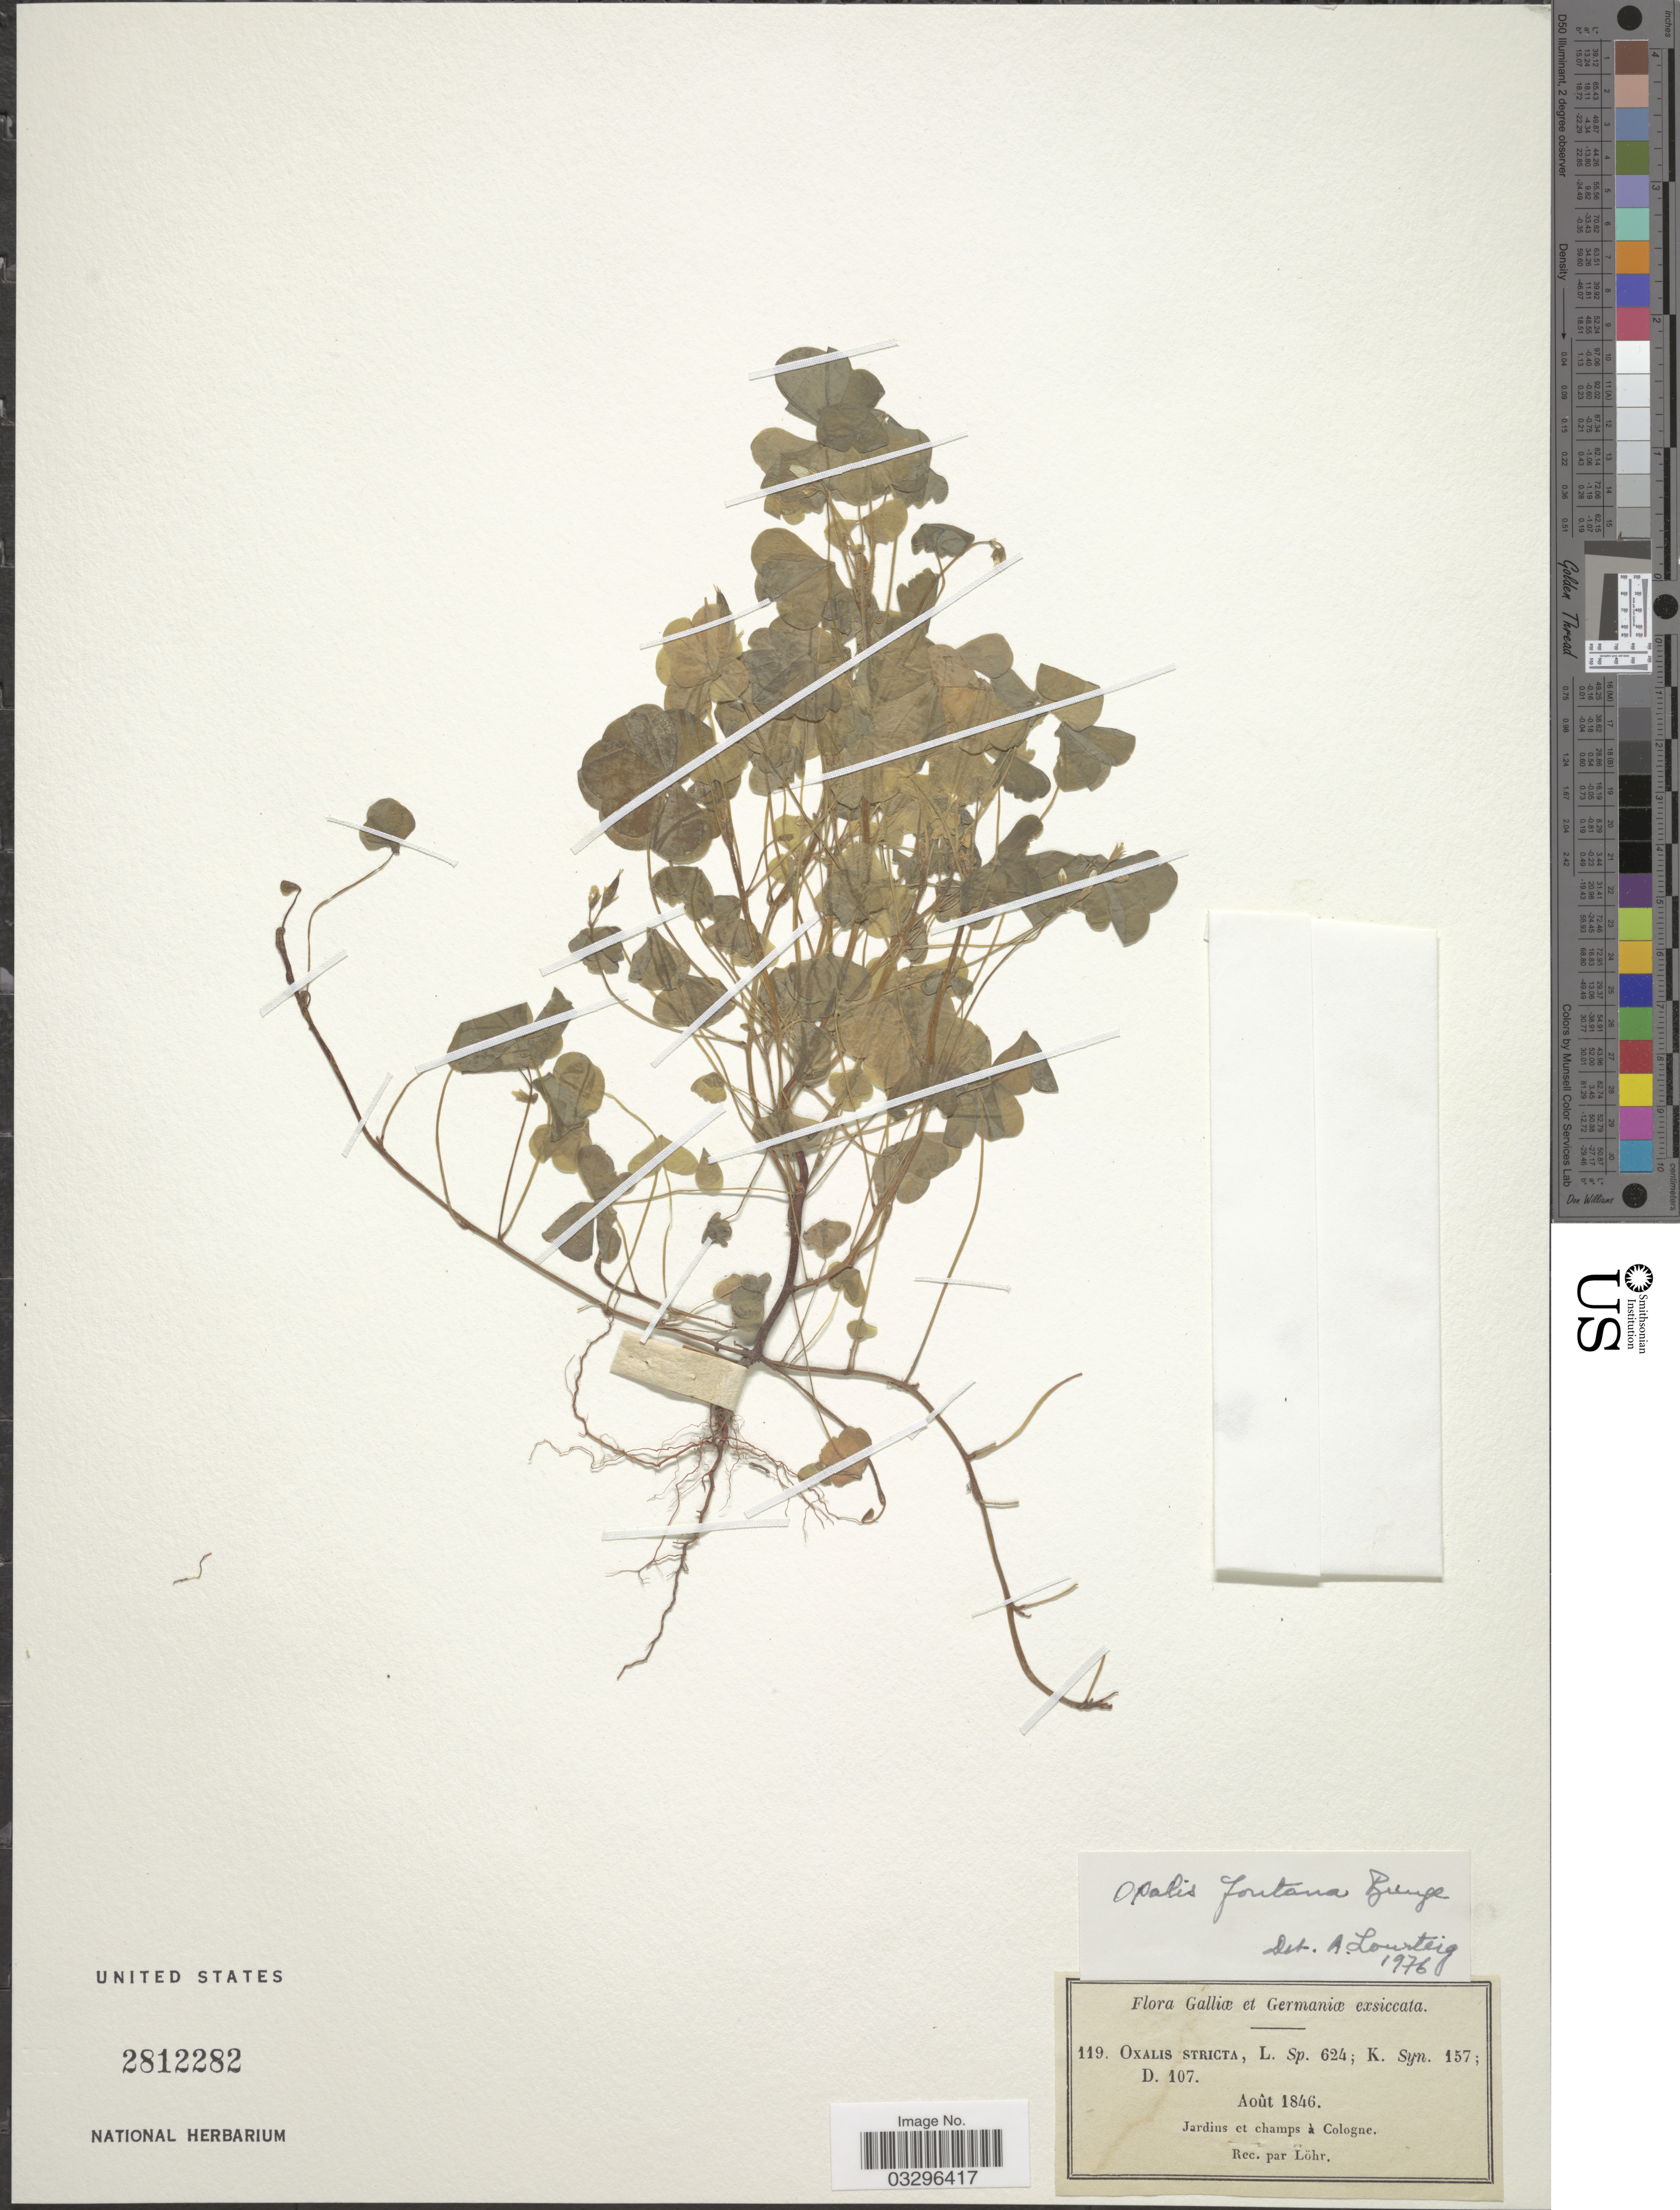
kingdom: Plantae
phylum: Tracheophyta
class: Magnoliopsida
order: Oxalidales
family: Oxalidaceae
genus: Oxalis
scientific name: Oxalis fontana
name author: Bunge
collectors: Löhr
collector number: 119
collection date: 1846-08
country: Germany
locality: Galliæ et Germaniæ. Jardins et champs à Cologne.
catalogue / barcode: US 2812282